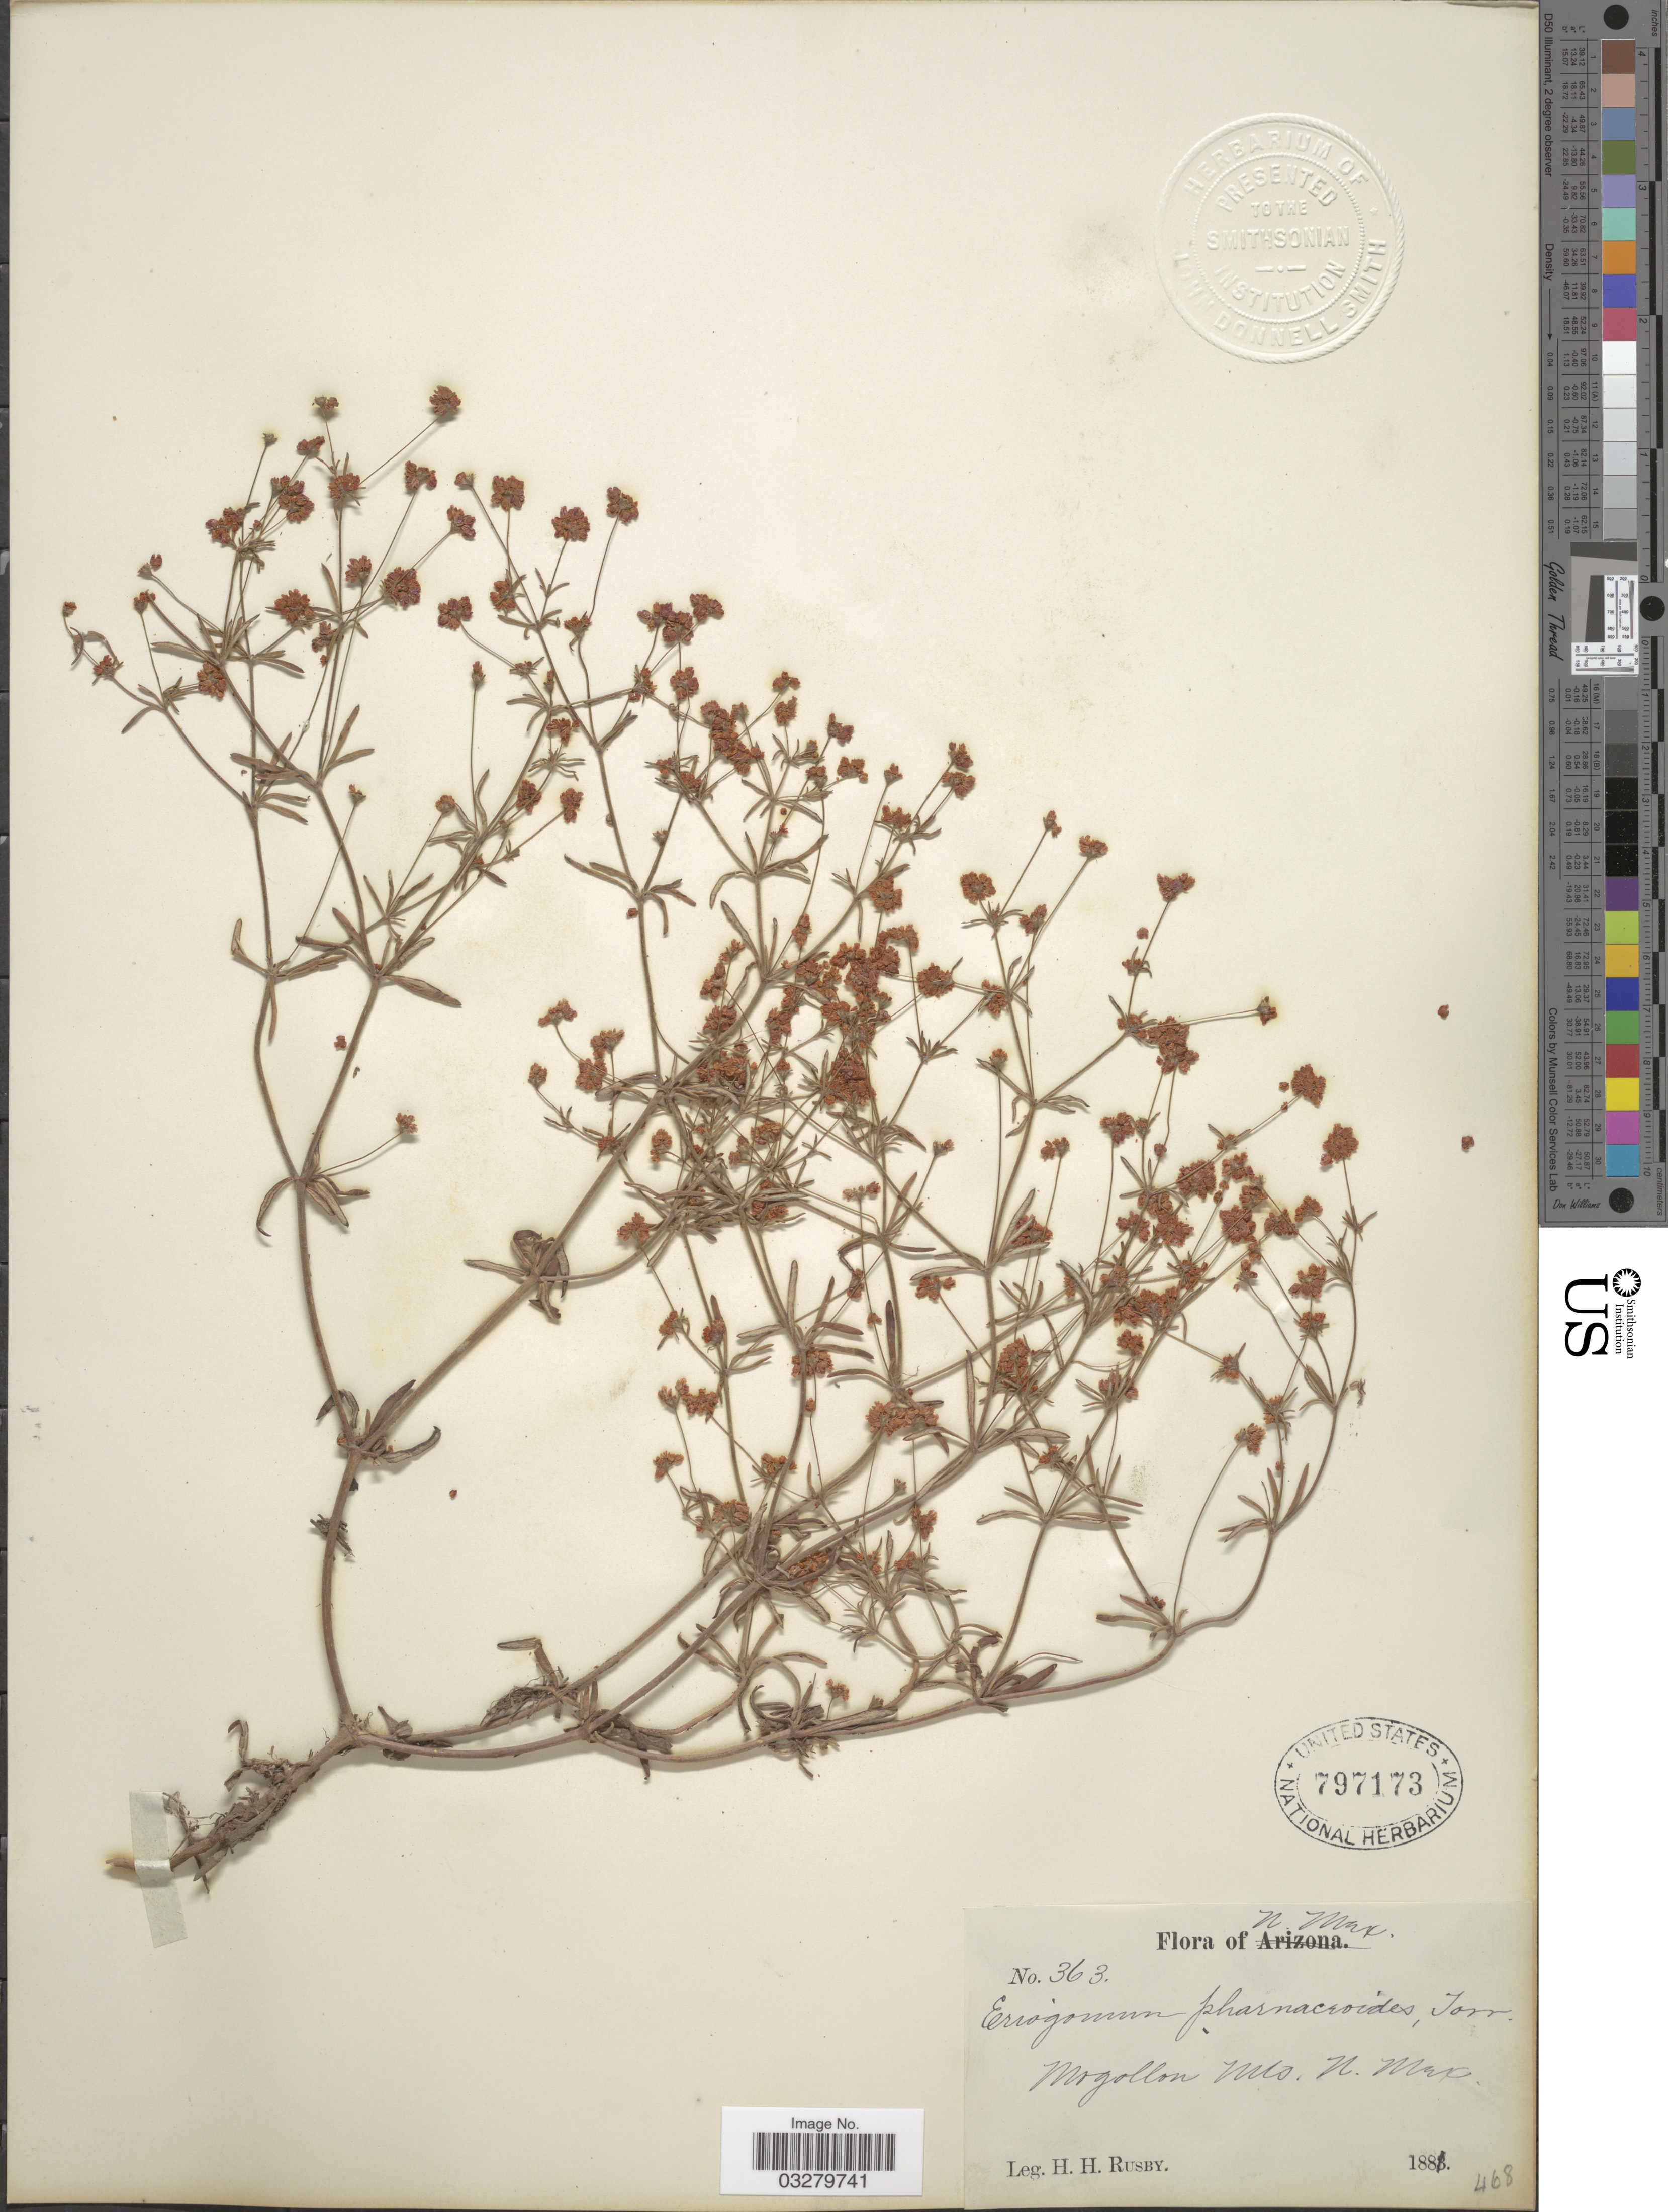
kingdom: Plantae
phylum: Tracheophyta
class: Magnoliopsida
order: Caryophyllales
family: Polygonaceae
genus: Eriogonum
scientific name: Eriogonum pharnaceoides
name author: Torr.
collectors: H. H. Rusby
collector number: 363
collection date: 1881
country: United States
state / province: New Mexico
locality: Mogollon Mts.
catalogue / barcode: US 797173